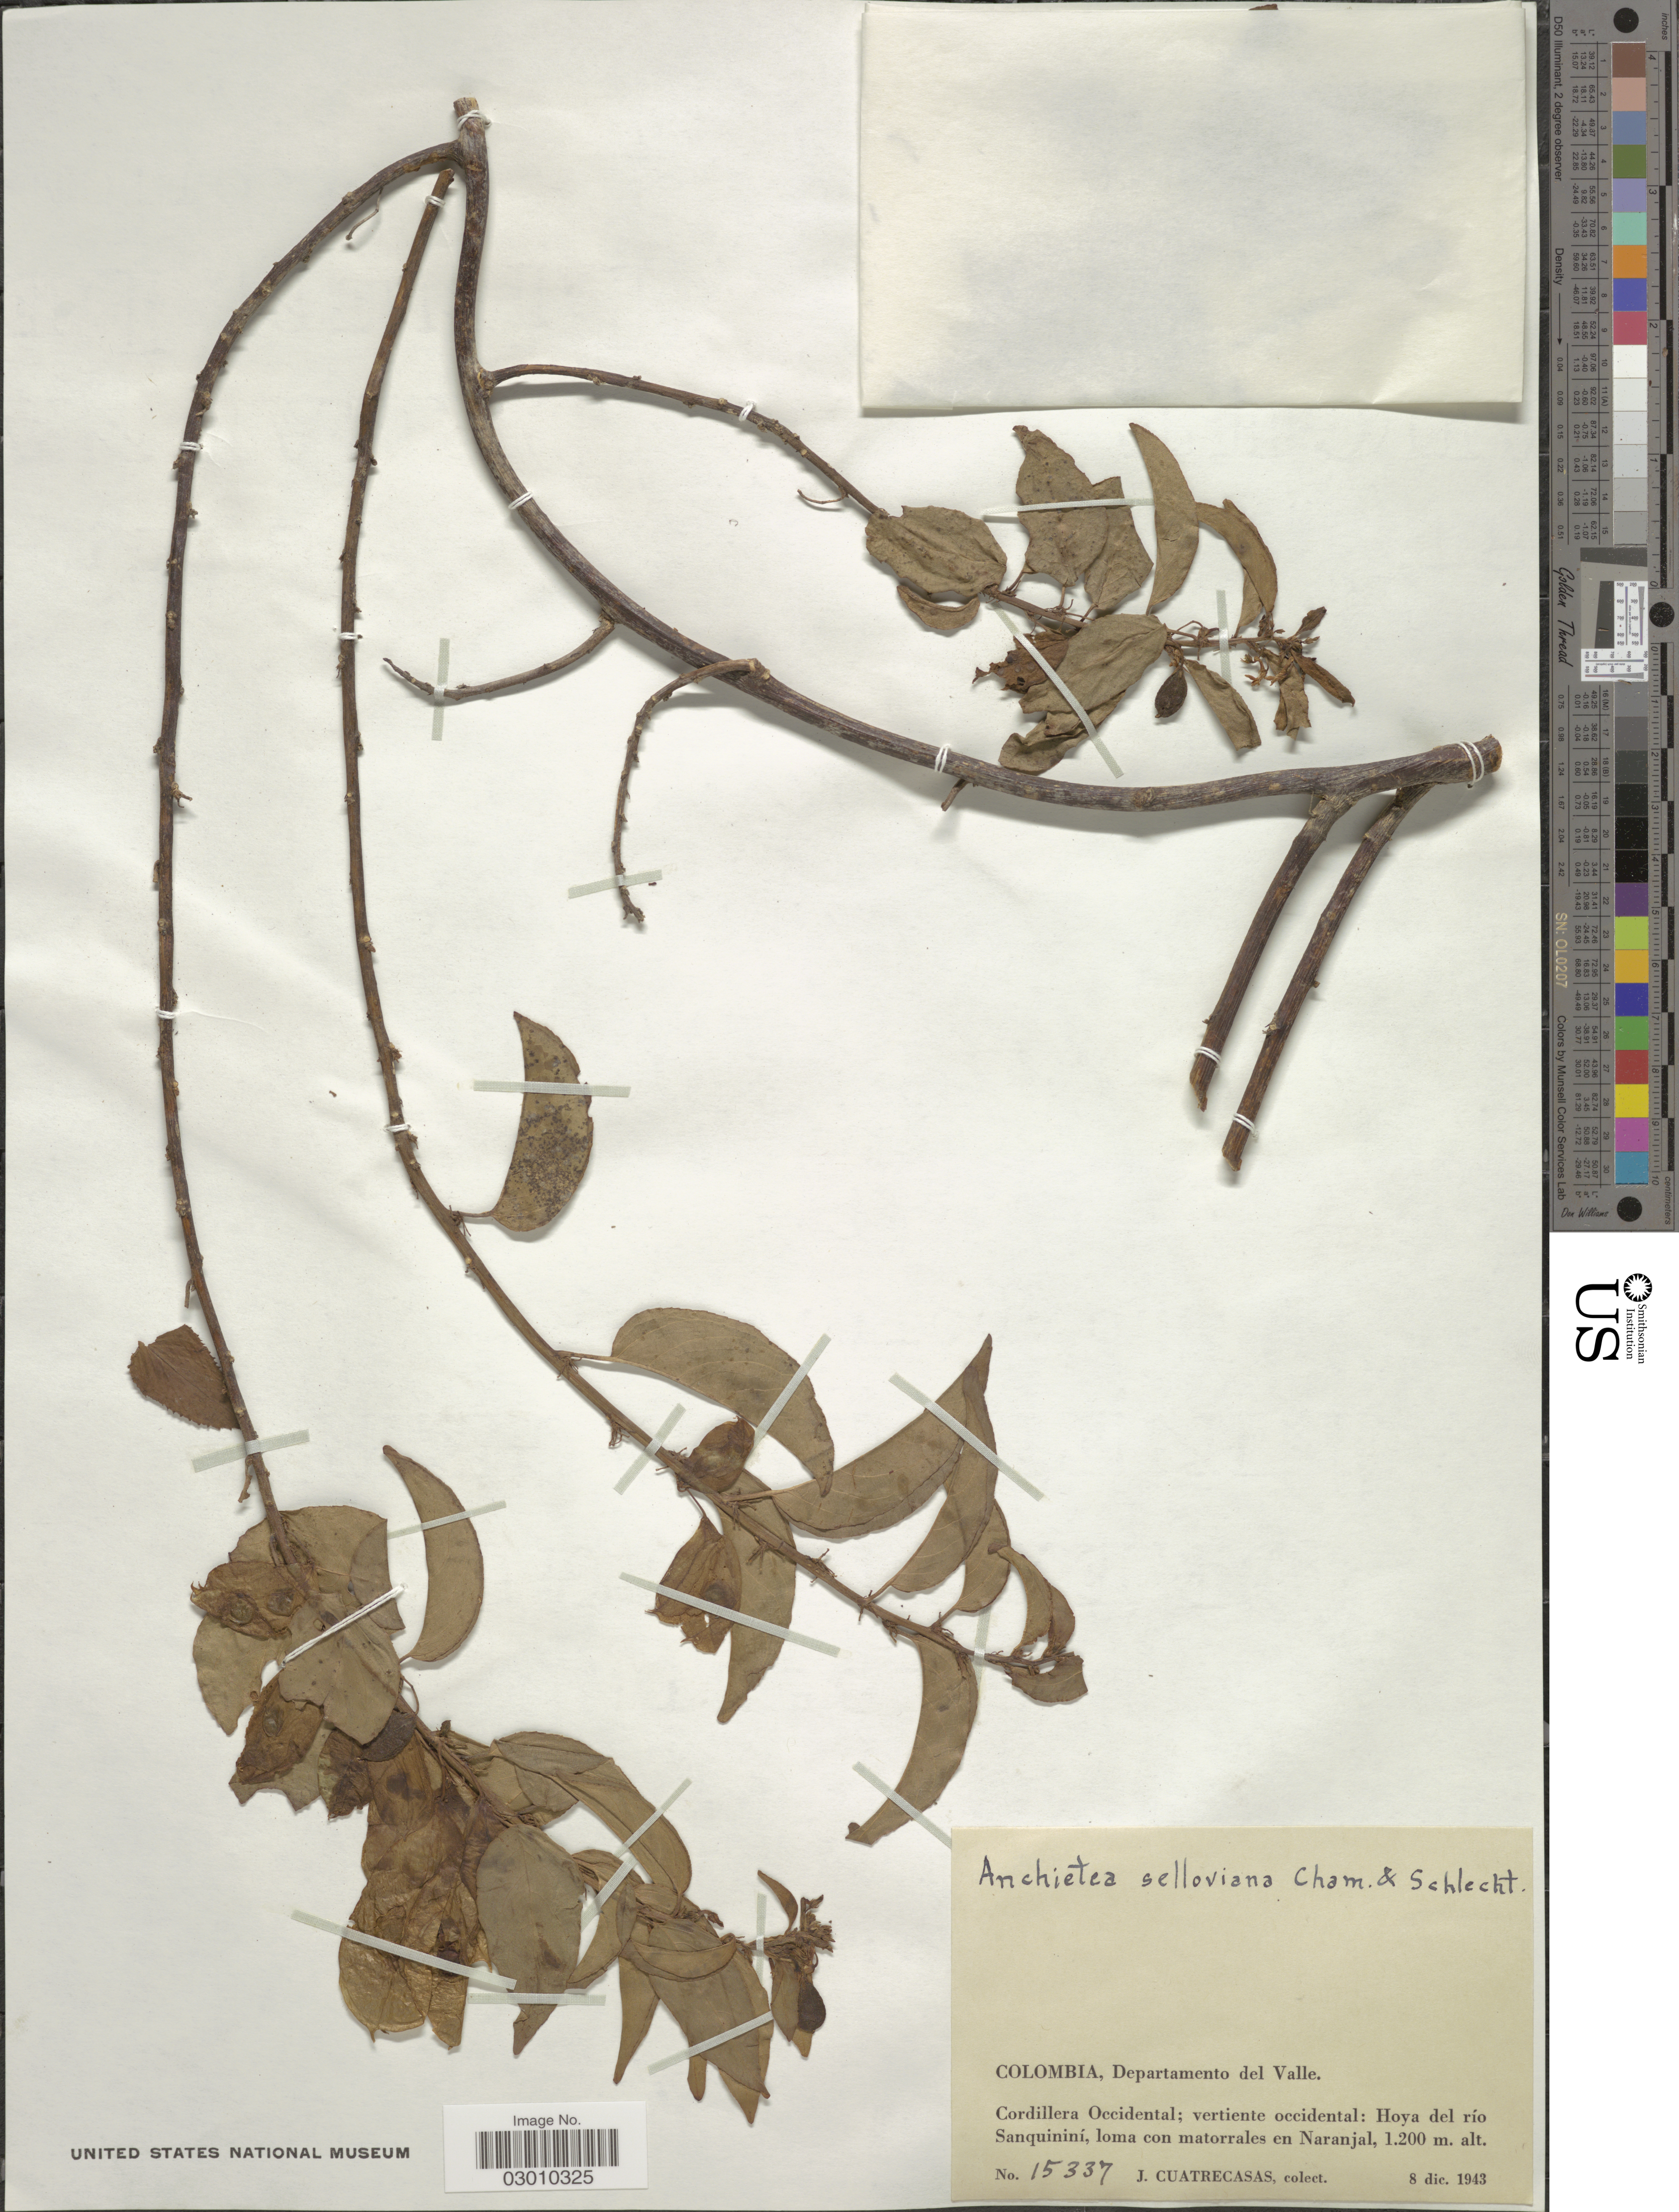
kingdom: Plantae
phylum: Tracheophyta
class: Magnoliopsida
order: Malpighiales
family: Violaceae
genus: Anchietea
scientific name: Anchietea selloviana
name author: Cham. & Schltdl.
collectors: J. Cuatrecasas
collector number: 15337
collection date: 1943-12-08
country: Colombia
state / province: Valle del Cauca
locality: Departamento del Valle. Cordillera Occidental; vertiente occidental: Hoya del río Sanquininí, loma con matorrales en Naranjal.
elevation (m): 1200